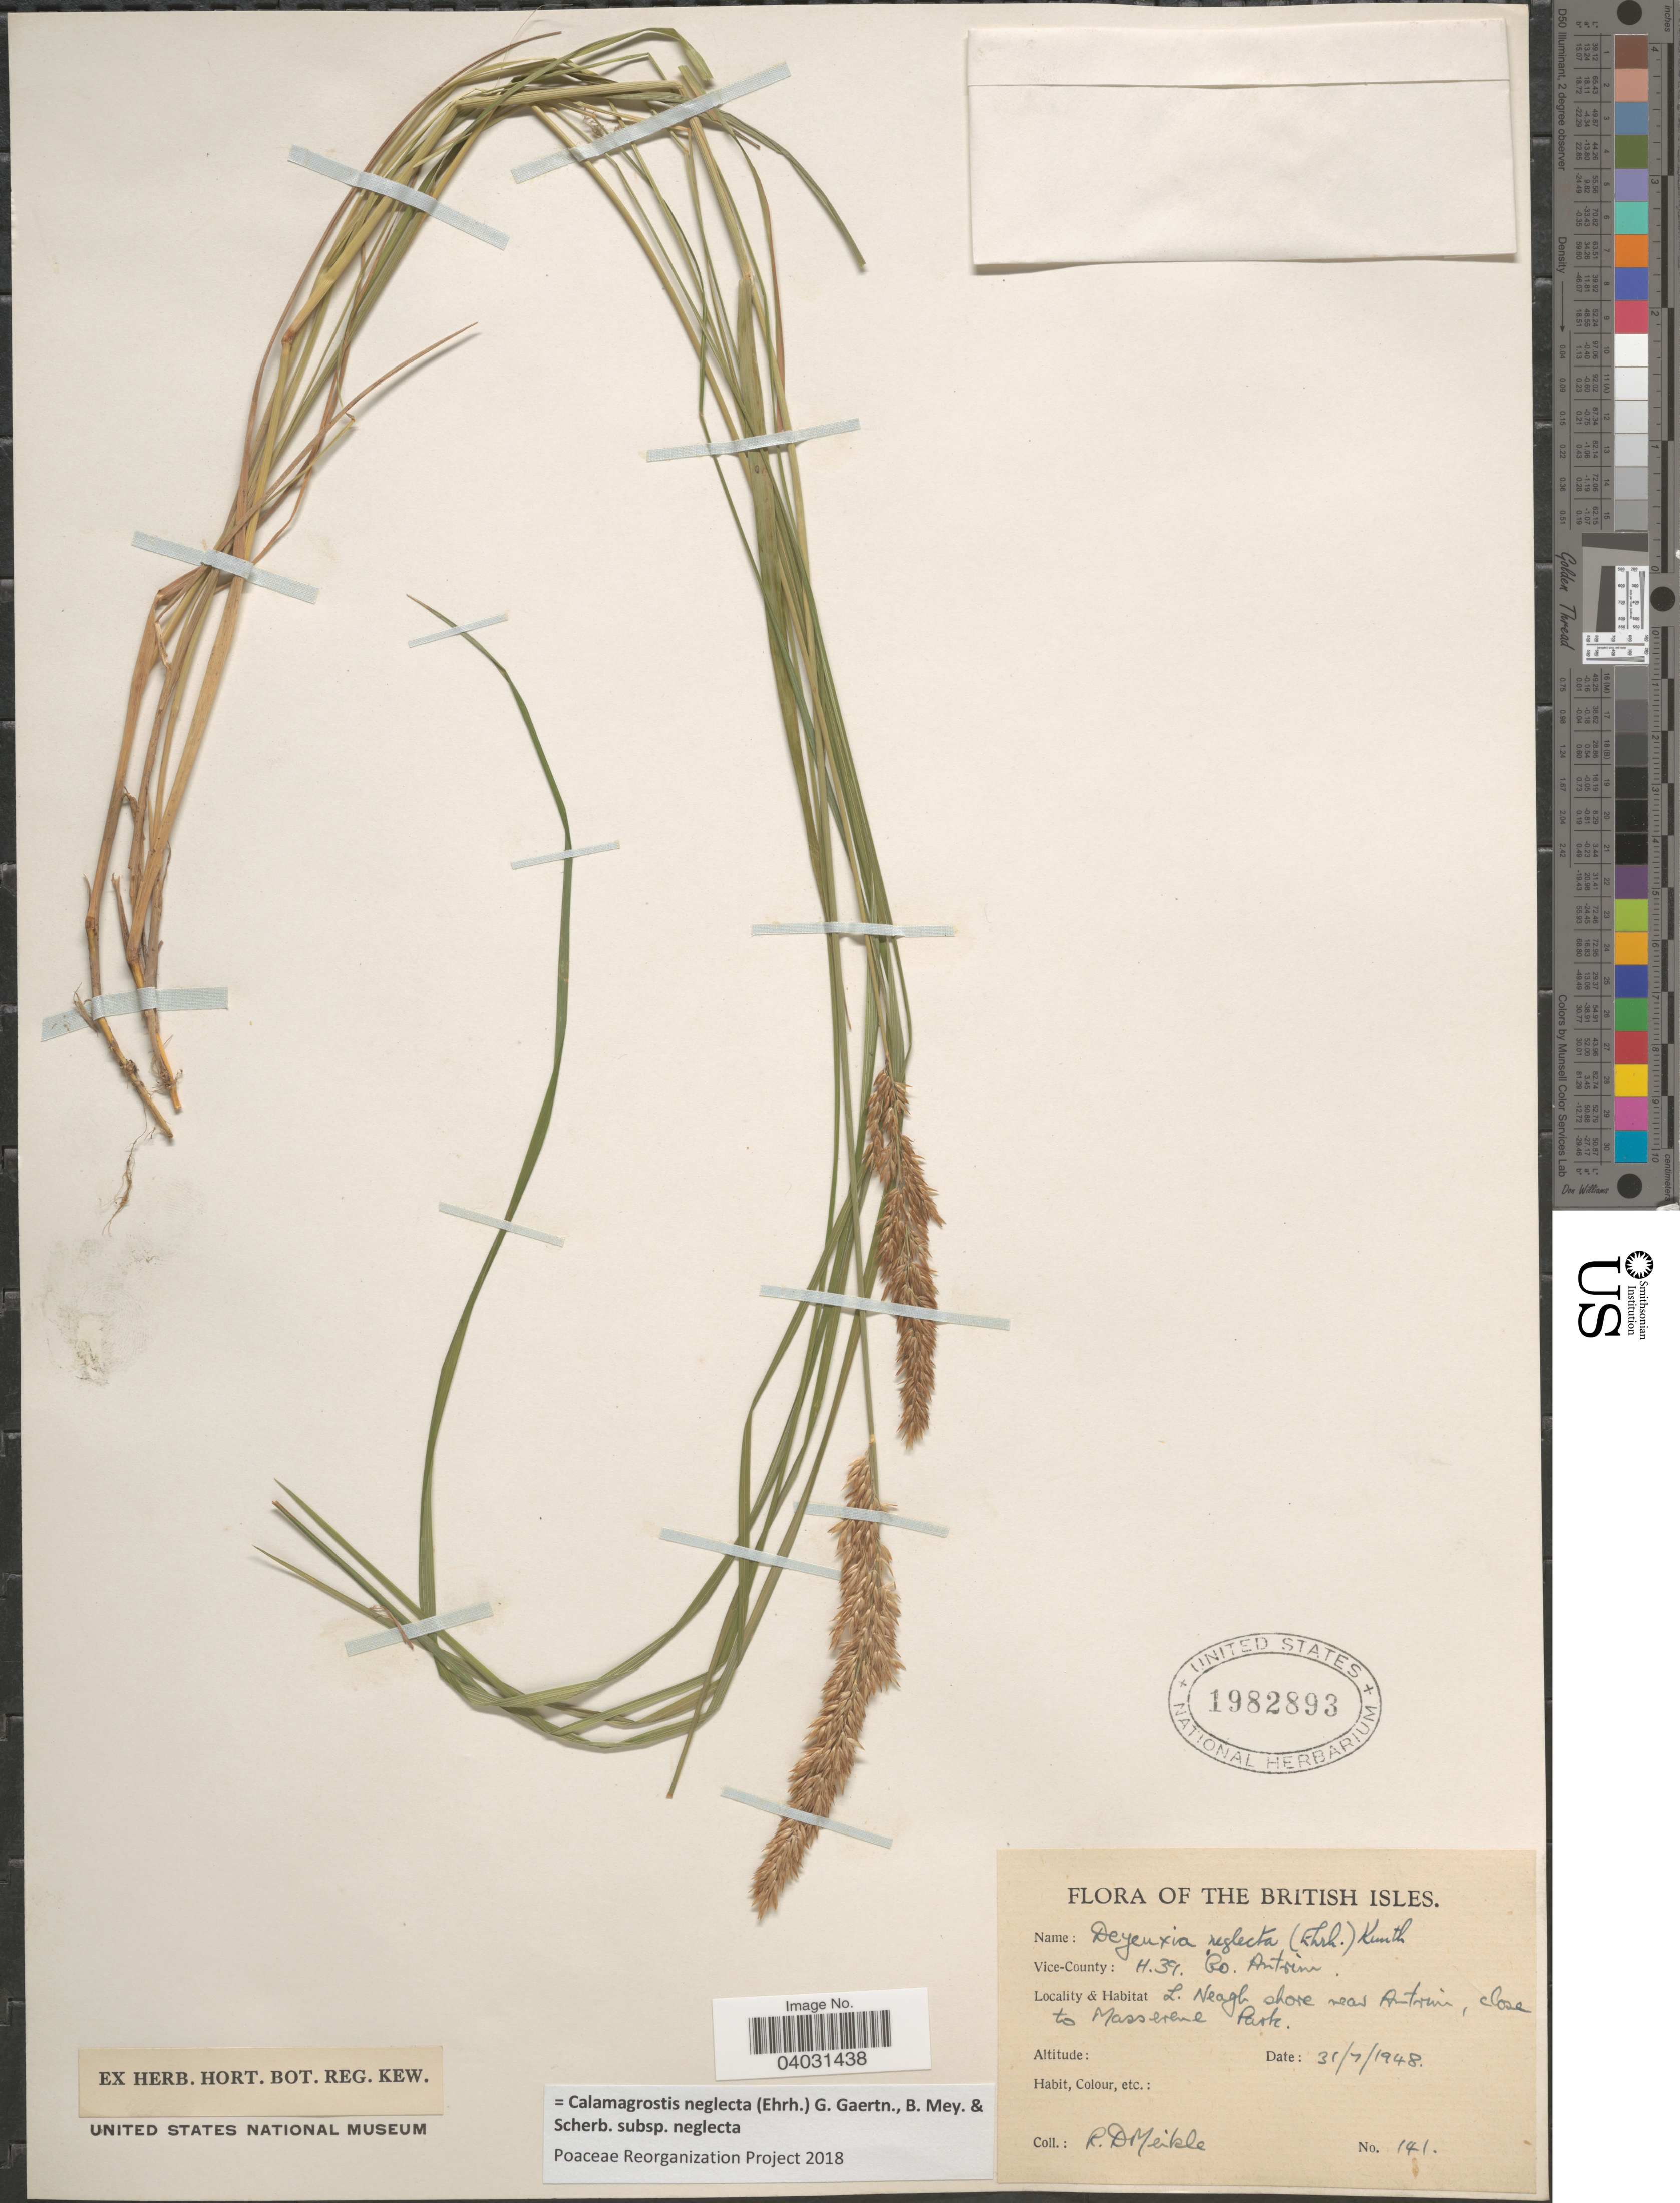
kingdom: Plantae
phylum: Tracheophyta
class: Liliopsida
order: Poales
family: Poaceae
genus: Calamagrostis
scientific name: Calamagrostis neglecta subsp. neglecta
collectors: R. D. Meikle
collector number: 141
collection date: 1948-07-31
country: United Kingdom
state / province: Northern Ireland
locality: British Isles. H.39. Co. Antrim. L. Neagh shore near Antrim, close to Masserene Park.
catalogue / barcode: US 1982893